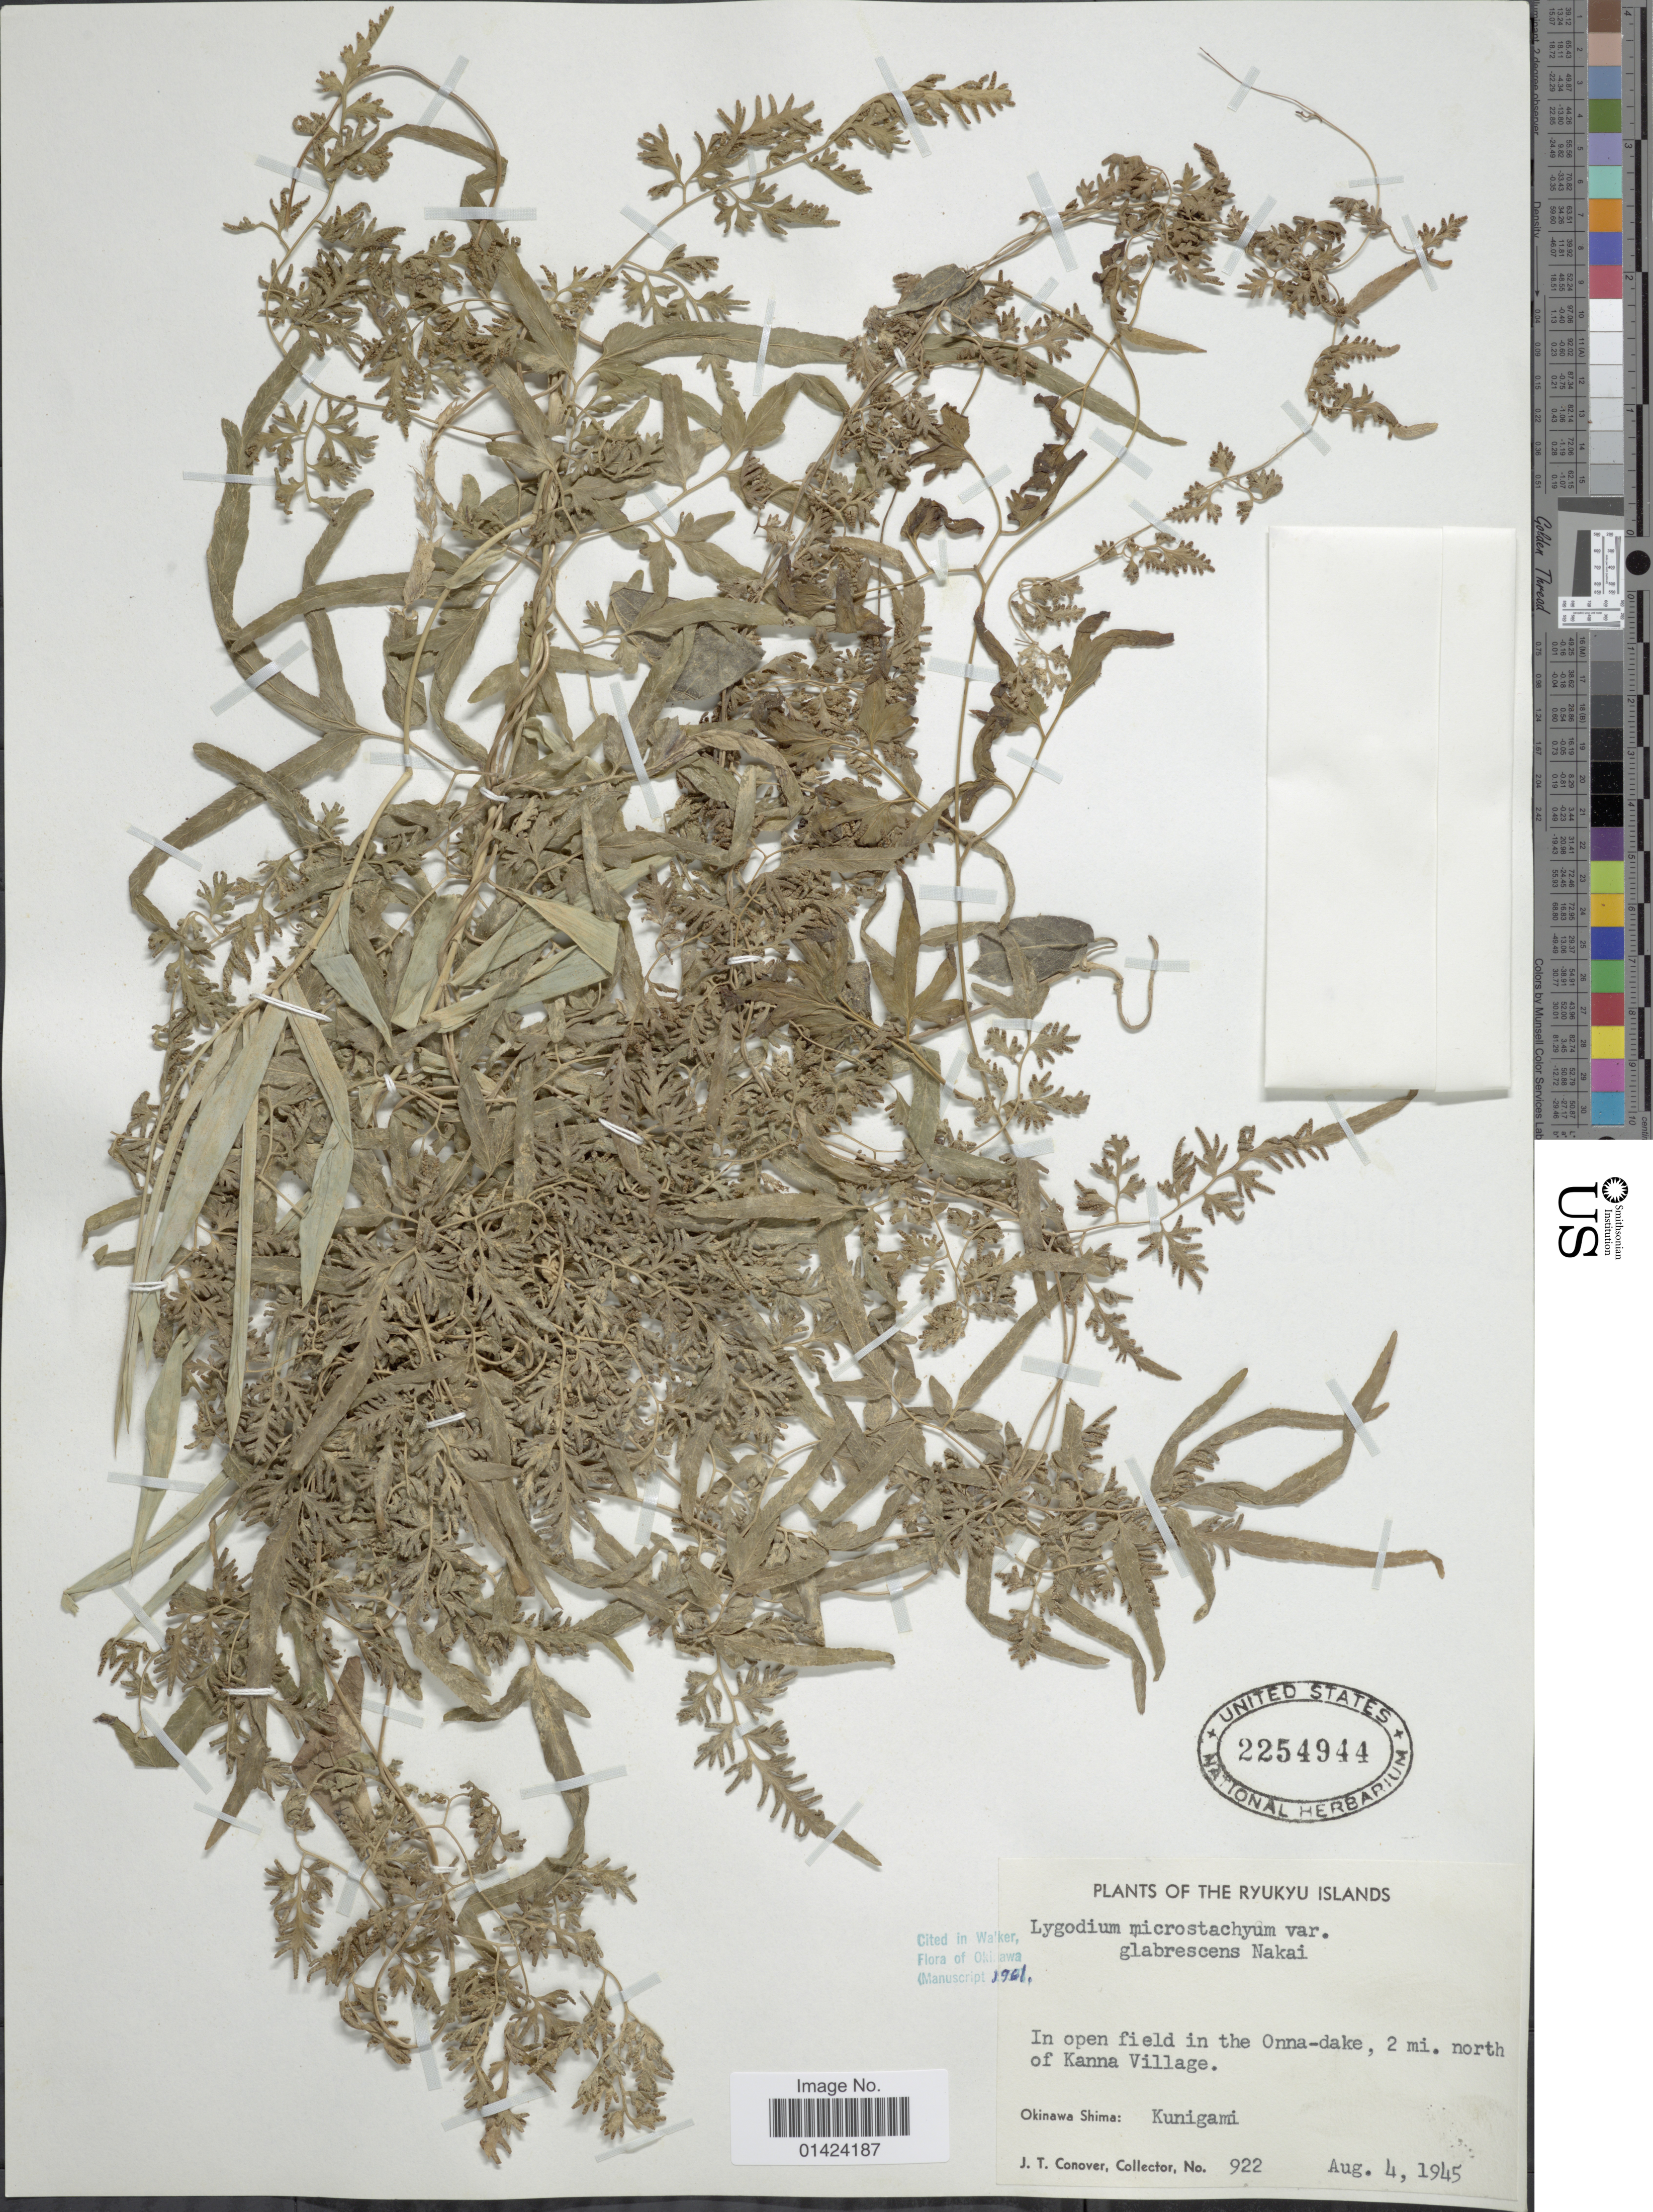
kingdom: Plantae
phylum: Tracheophyta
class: Polypodiopsida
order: Schizaeales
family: Lygodiaceae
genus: Lygodium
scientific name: Lygodium japonicum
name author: (Thunb.) Sw.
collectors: J. T. Conover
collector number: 922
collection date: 1945-08-04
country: Japan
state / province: Okinawa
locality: Ryukyu Islands. In open field in the Onna-dake, 2 mi. north of Kanna Village. Okinawa Shima: Kunigama.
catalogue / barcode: US 2254944